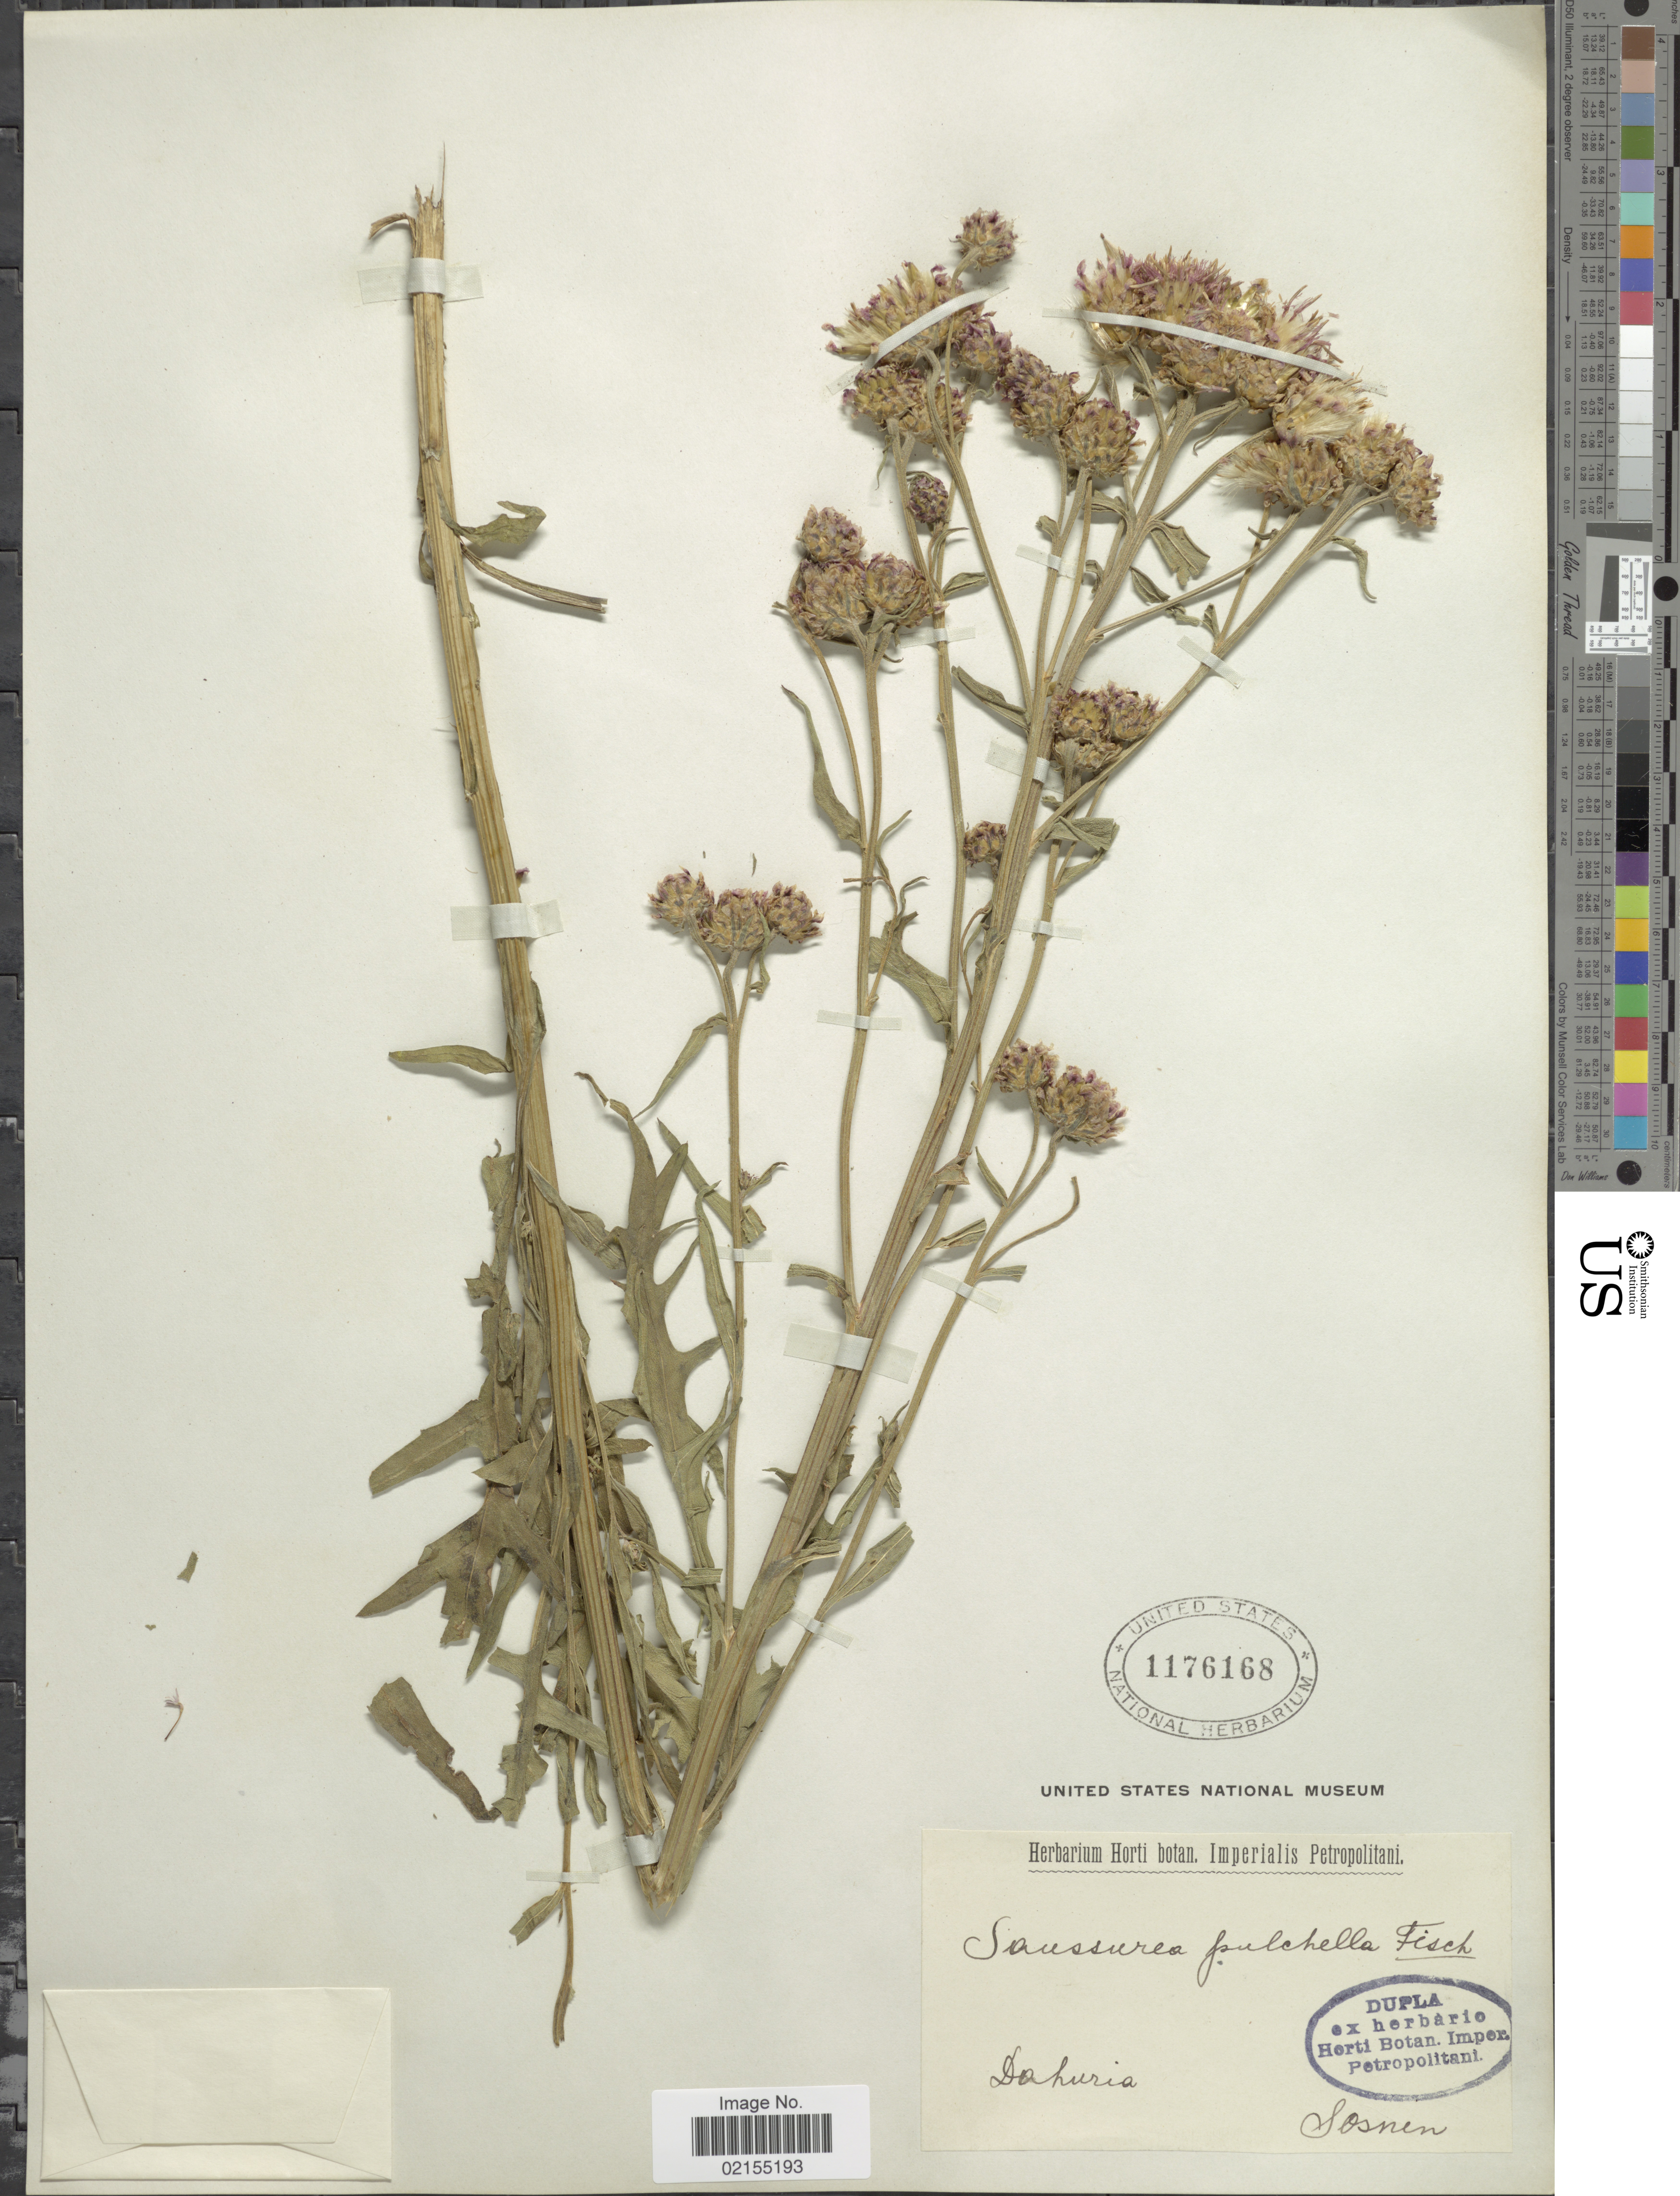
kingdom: Plantae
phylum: Tracheophyta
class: Magnoliopsida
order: Asterales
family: Asteraceae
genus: Saussurea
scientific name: Saussurea pulchella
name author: (Fisch.) Fisch.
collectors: Sosnin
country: Russian Federation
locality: Dahuria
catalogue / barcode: US 1176168